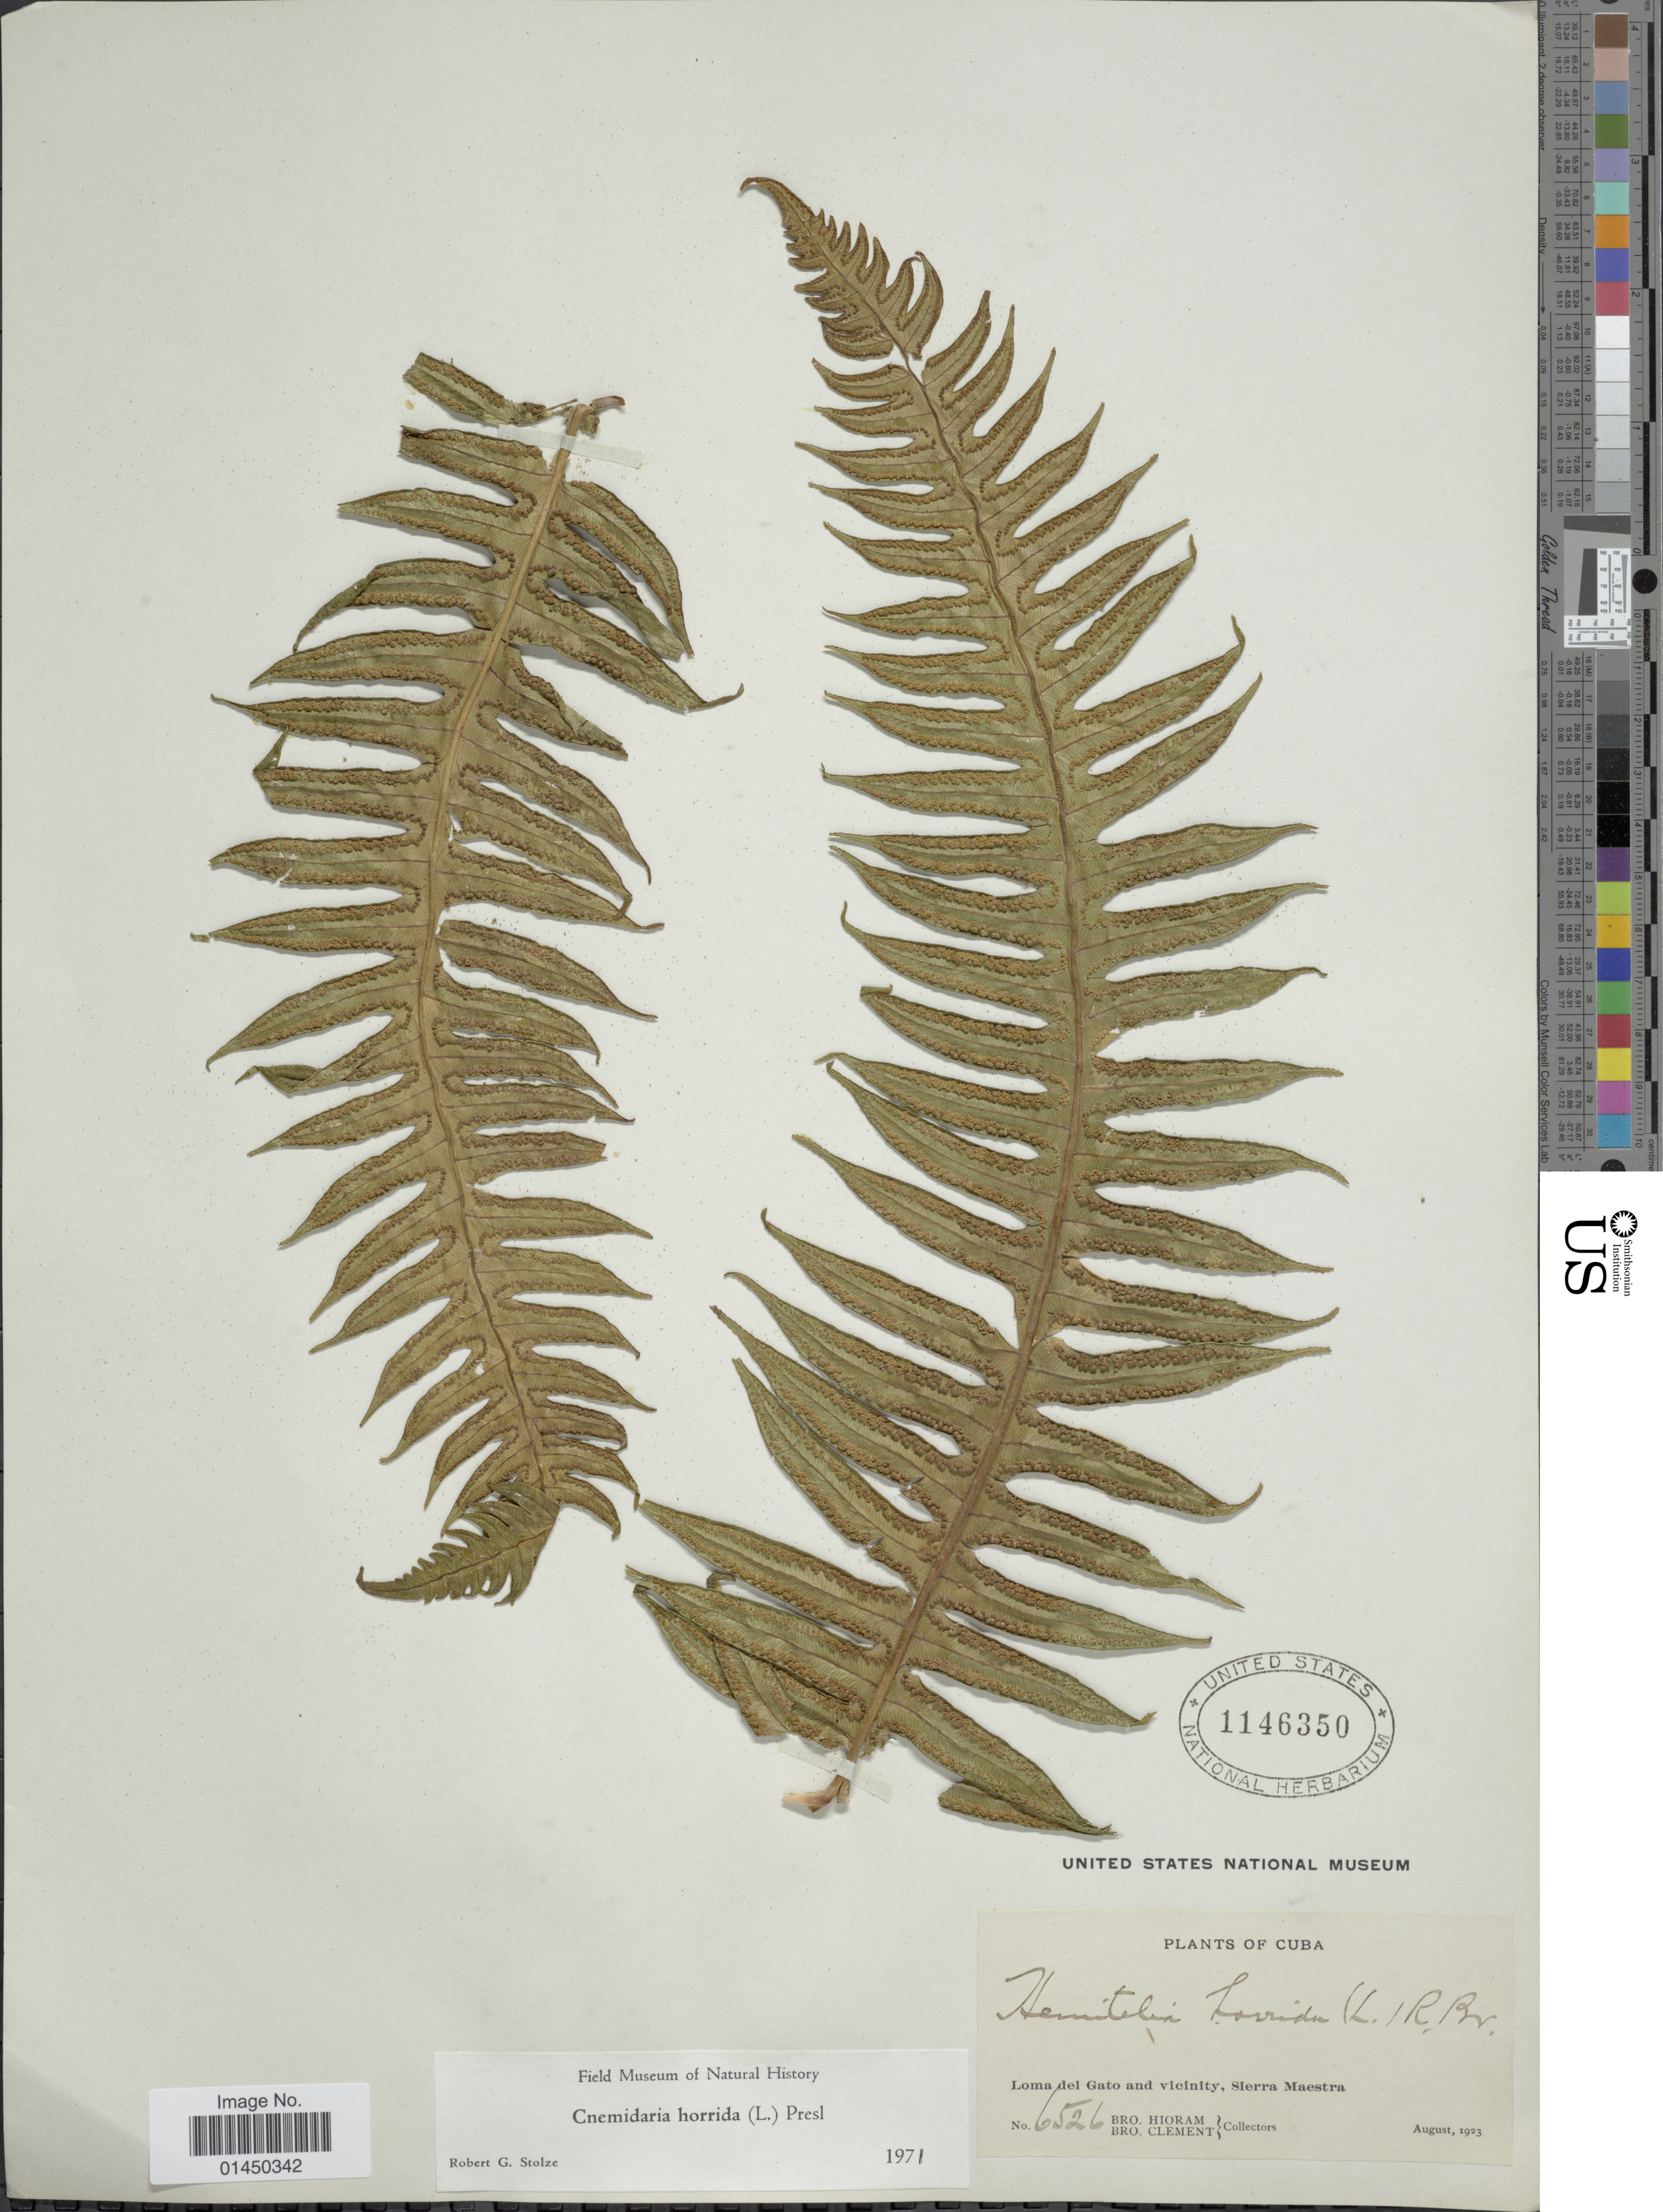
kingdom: Plantae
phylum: Tracheophyta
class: Polypodiopsida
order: Cyatheales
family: Cyatheaceae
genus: Cyathea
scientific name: Cyathea horrida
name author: (L.) Sm.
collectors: Bro. Hioram & B. Clement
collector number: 6526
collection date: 1923-08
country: Cuba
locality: Loma del Gato and vicinity, Sierra Maestra.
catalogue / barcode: US 1146350